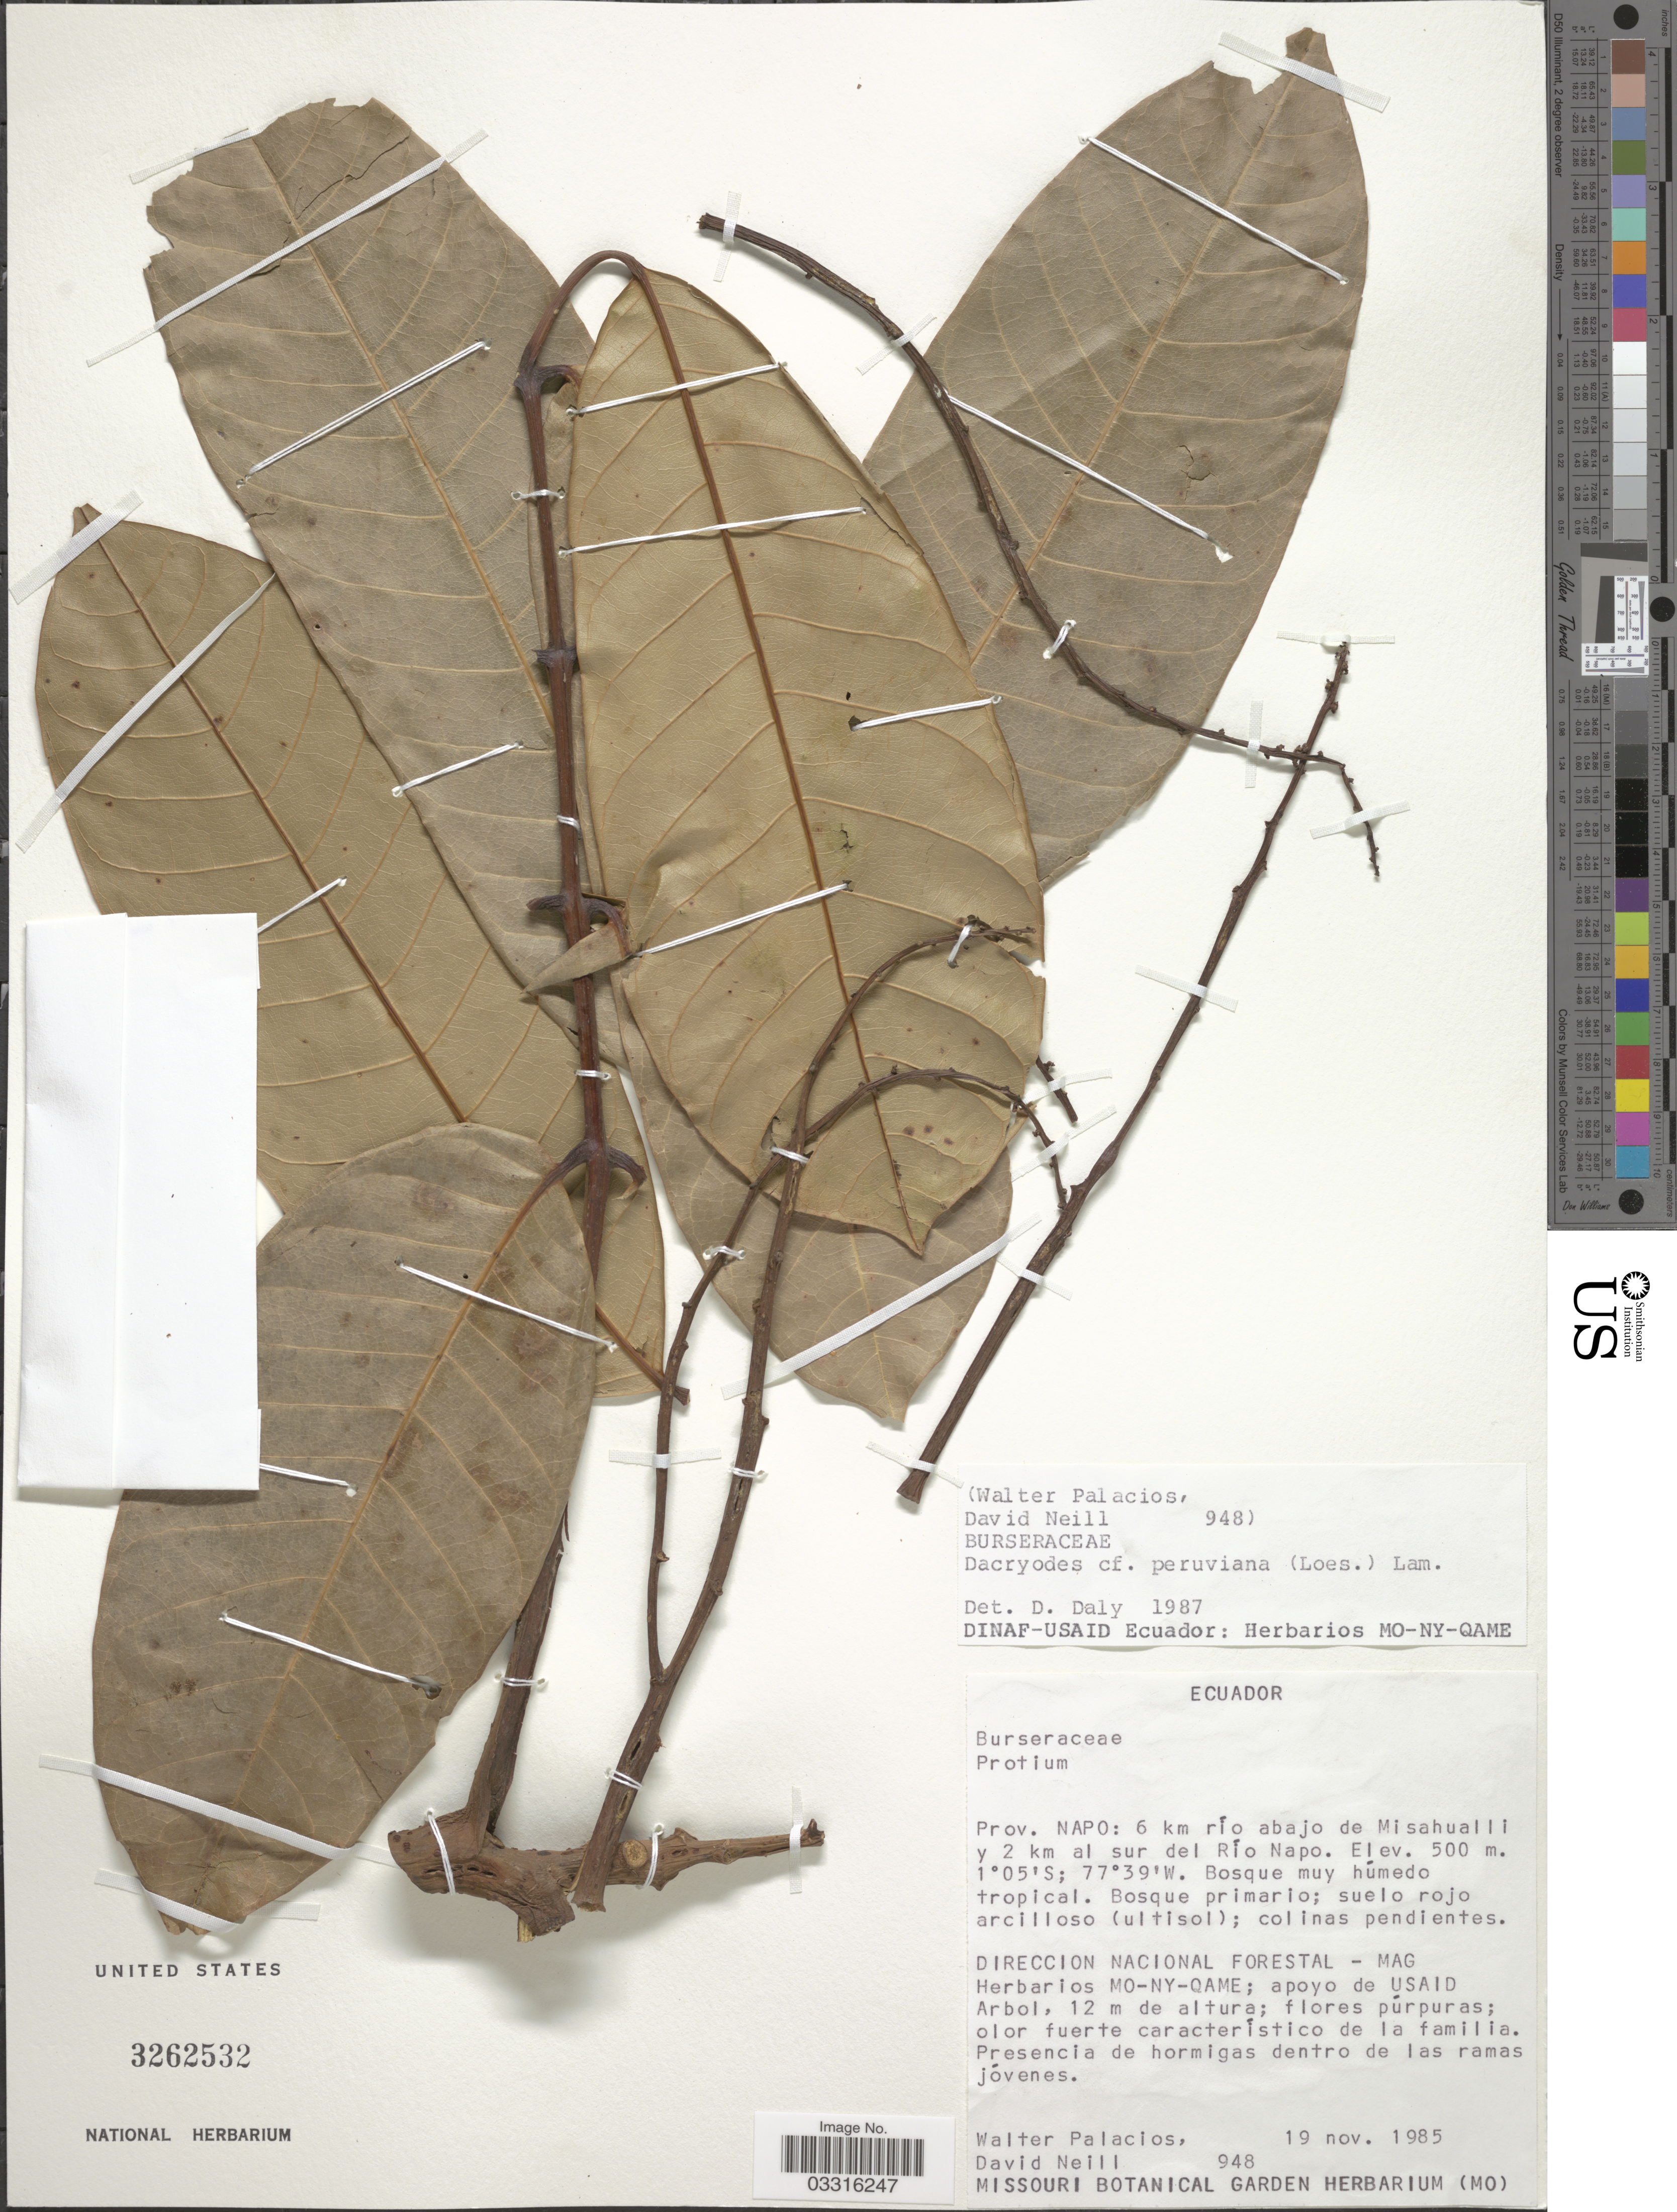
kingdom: Plantae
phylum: Tracheophyta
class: Magnoliopsida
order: Sapindales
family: Burseraceae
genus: Dacryodes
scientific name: Dacryodes peruviana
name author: (Loes.) H.J. Lam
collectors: W. Palacios & D. Neill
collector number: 948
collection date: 1985-11-19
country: Ecuador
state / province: Napo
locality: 6 km río abajo de Misahualli y 2 km al sur del Río Napo.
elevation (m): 500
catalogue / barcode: US 3262532